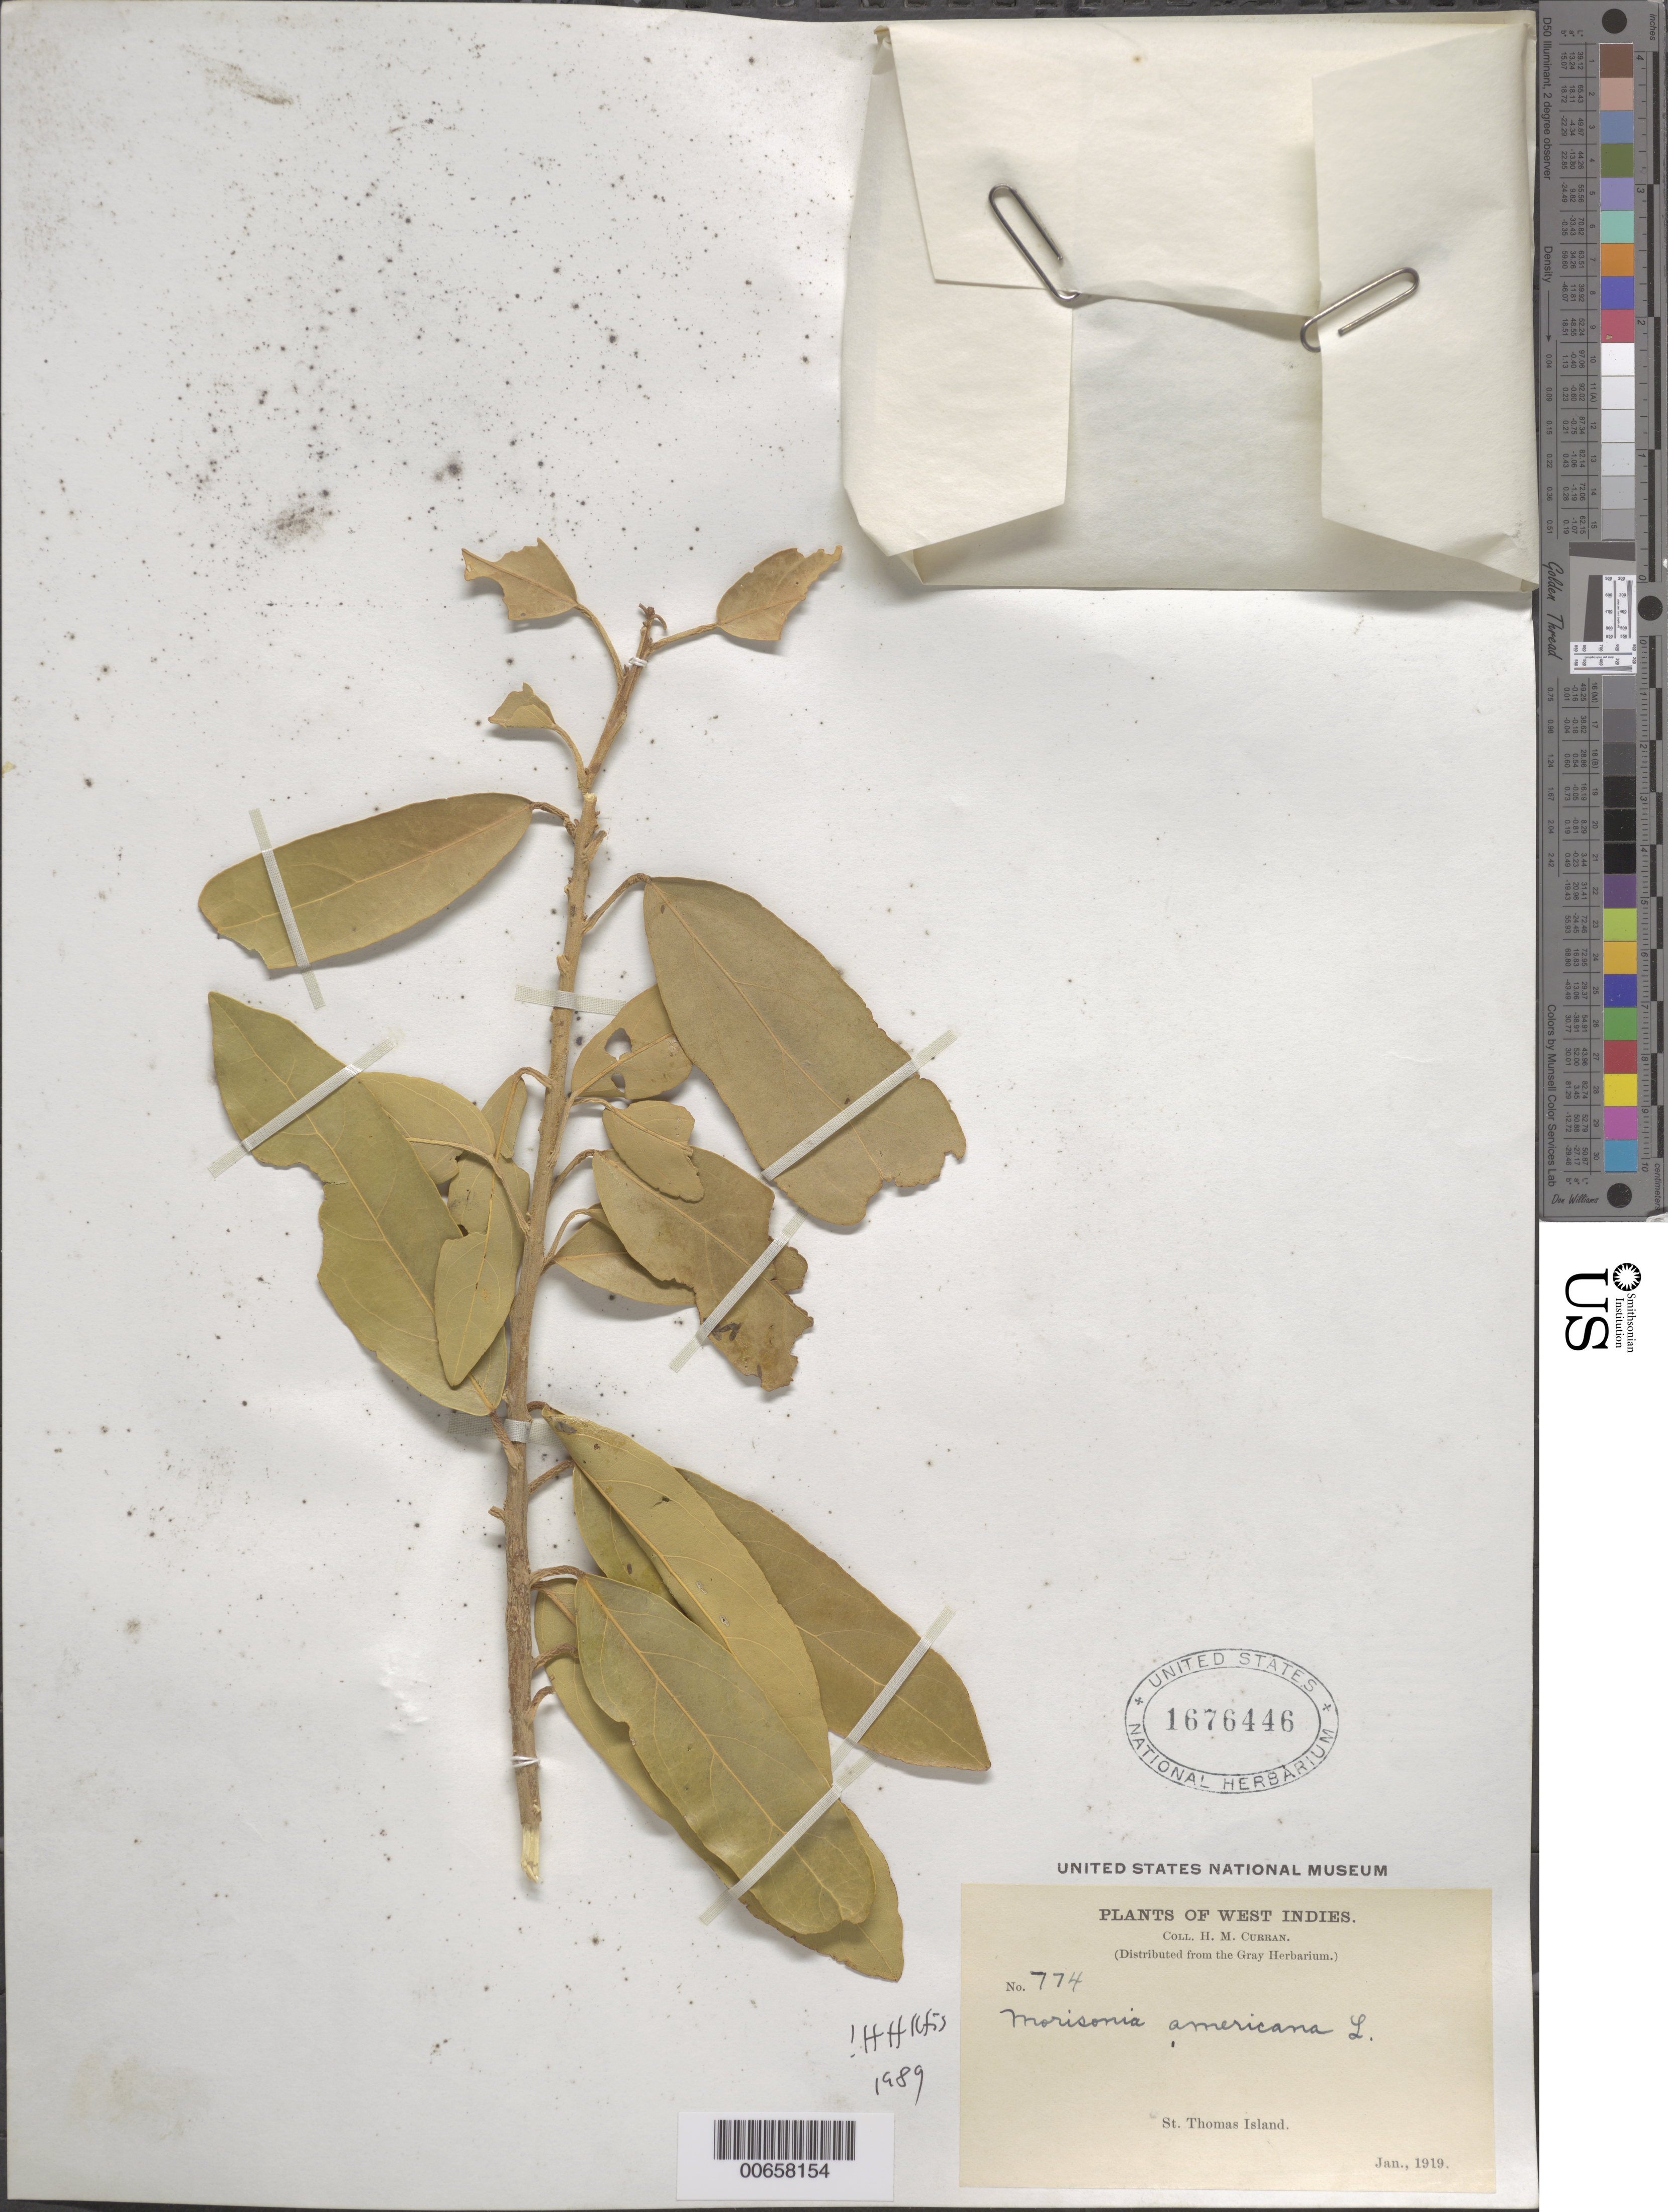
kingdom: Plantae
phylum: Tracheophyta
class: Magnoliopsida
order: Brassicales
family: Capparaceae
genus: Morisonia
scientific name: Morisonia americana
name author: L.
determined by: Iltis, Hugh Hellmut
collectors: H. M. Curran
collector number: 774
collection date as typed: Jan 1919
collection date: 1919-01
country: U.S. Virgin Islands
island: St. Thomas Island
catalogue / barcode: US 1676446